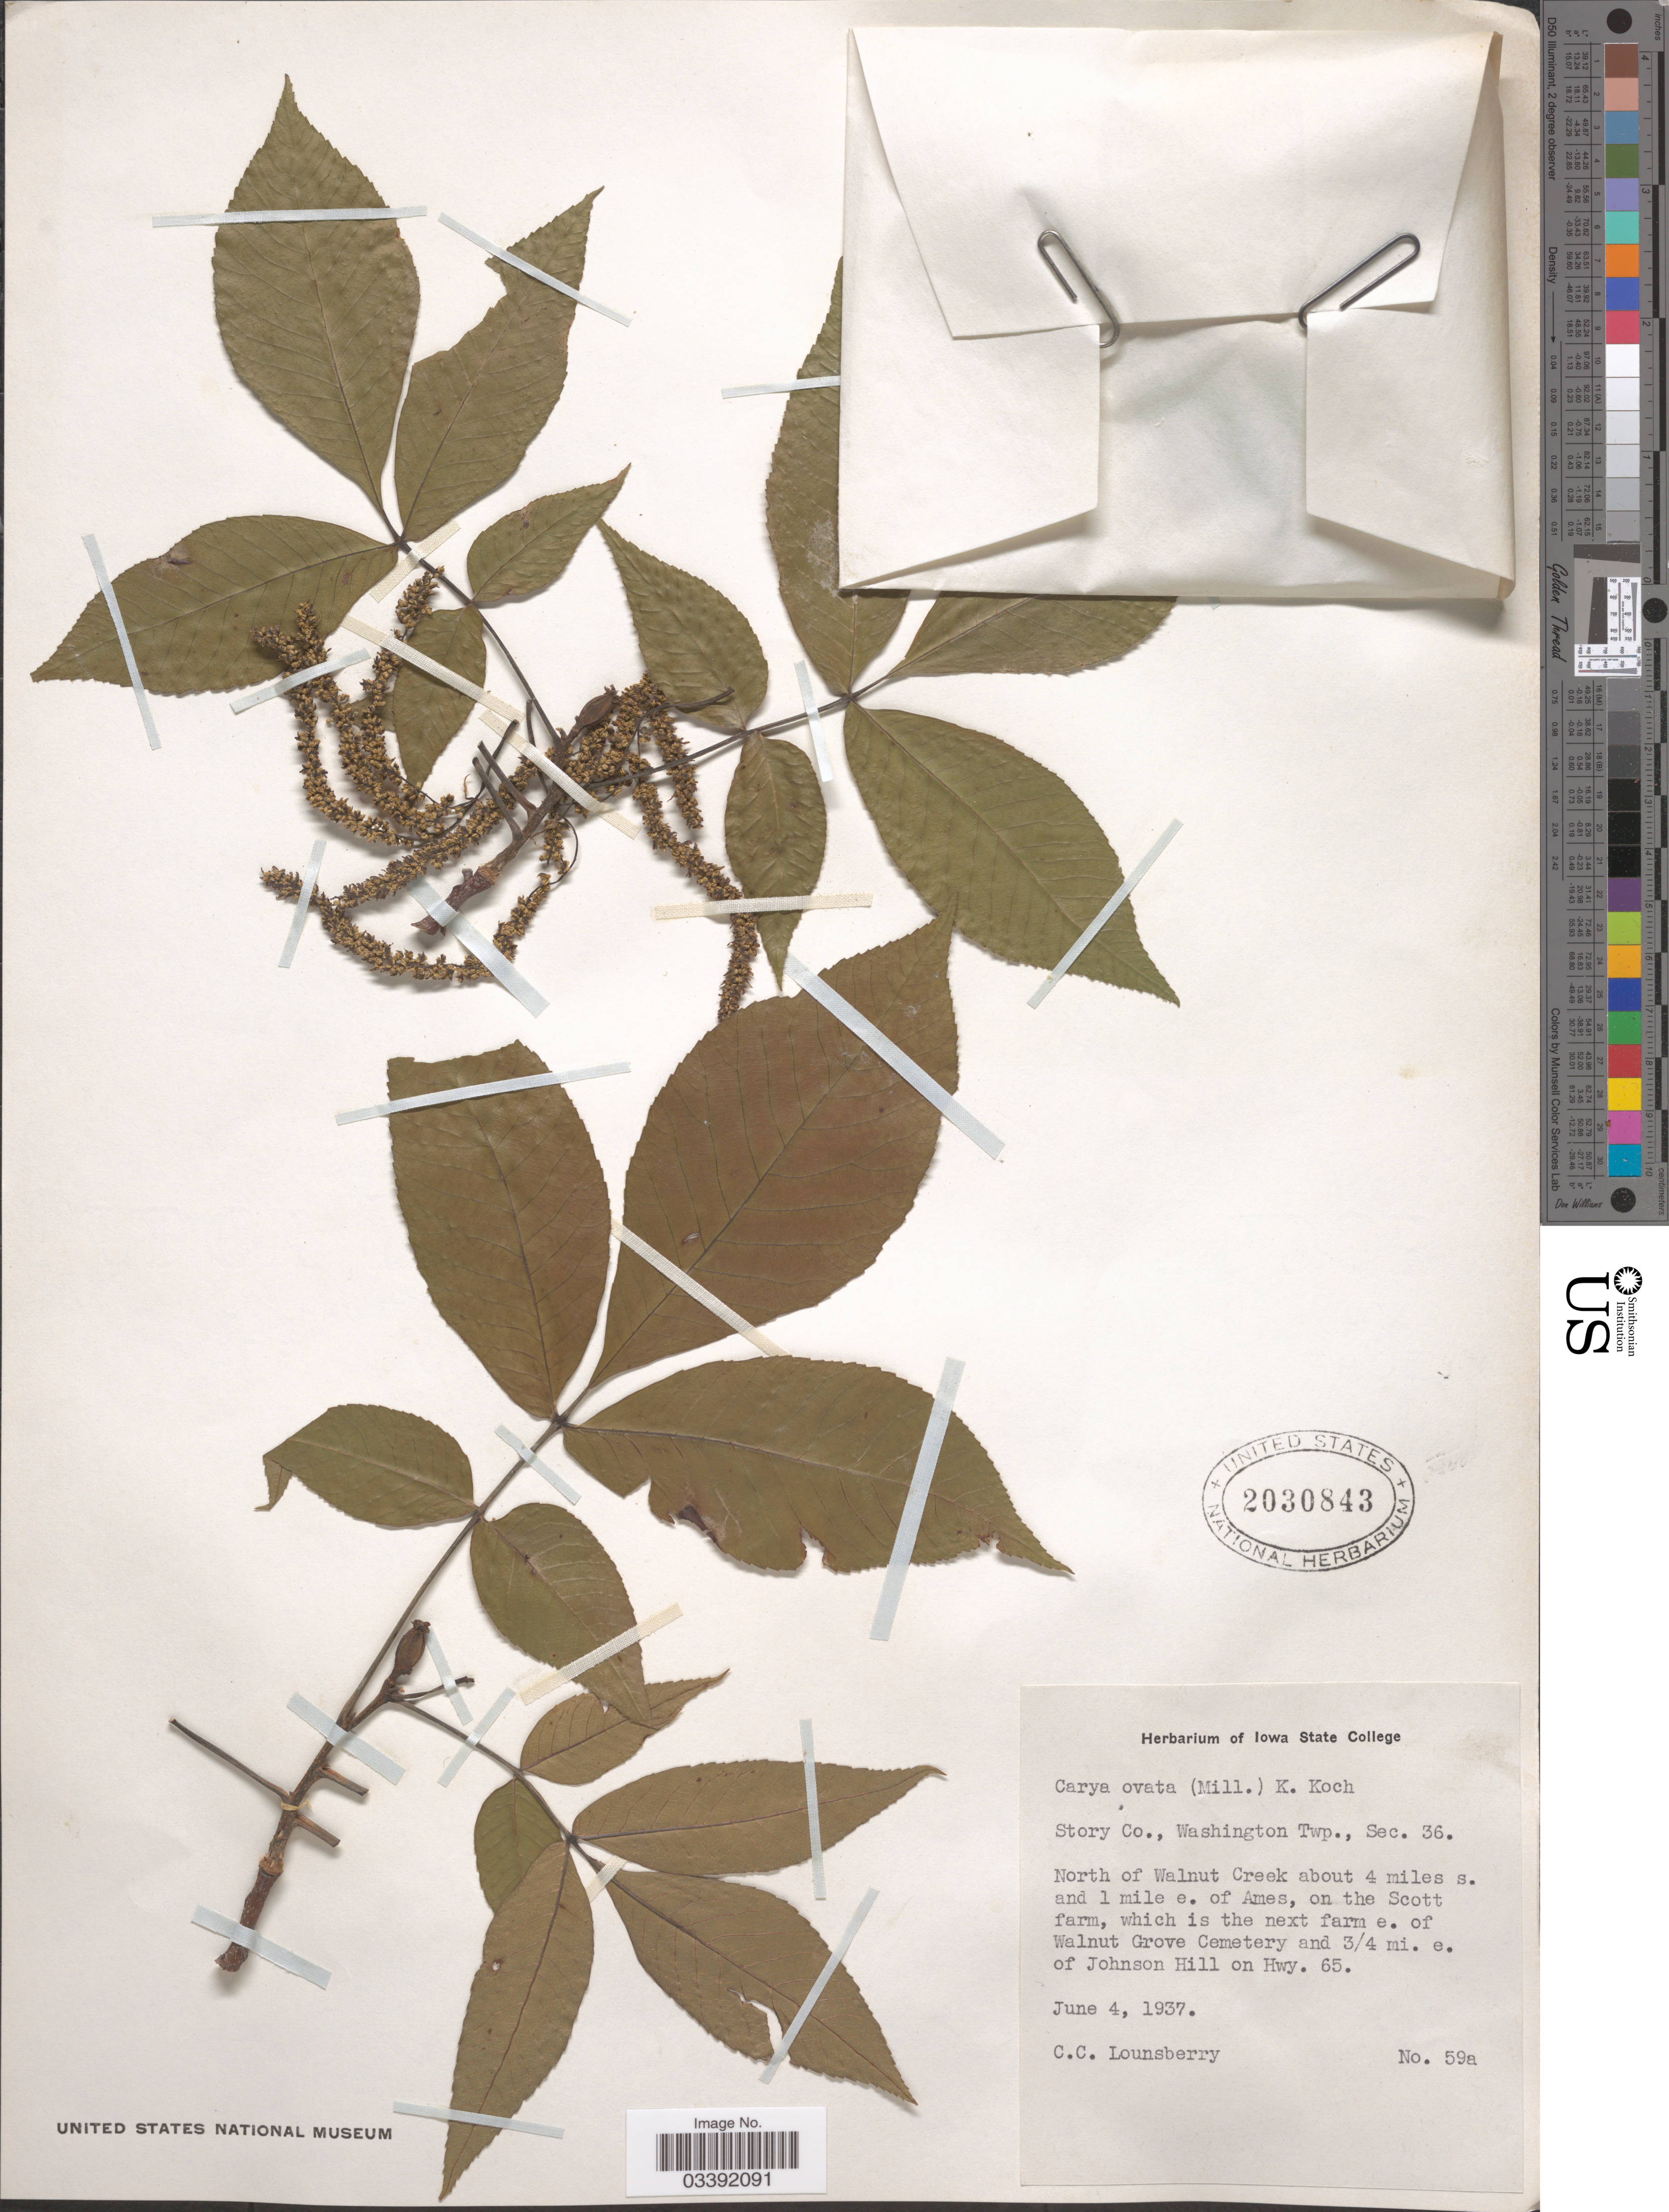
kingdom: Plantae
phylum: Tracheophyta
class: Magnoliopsida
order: Fagales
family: Juglandaceae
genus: Carya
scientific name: Carya ovata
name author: (Mill.) K. Koch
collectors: C. Lounsberry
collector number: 59a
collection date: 1937-06-04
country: United States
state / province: Iowa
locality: Story Co., Washington Twp., Sec. 36. North of Walnut Creek about 4 miles s. and 1 mile e. of Ames, on the Scott farm, which is the next farm e. of Walnut Grove Cemetery and 3/4 mi. e. of Johnson Hill on Hwy. 65.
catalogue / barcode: US 2030843